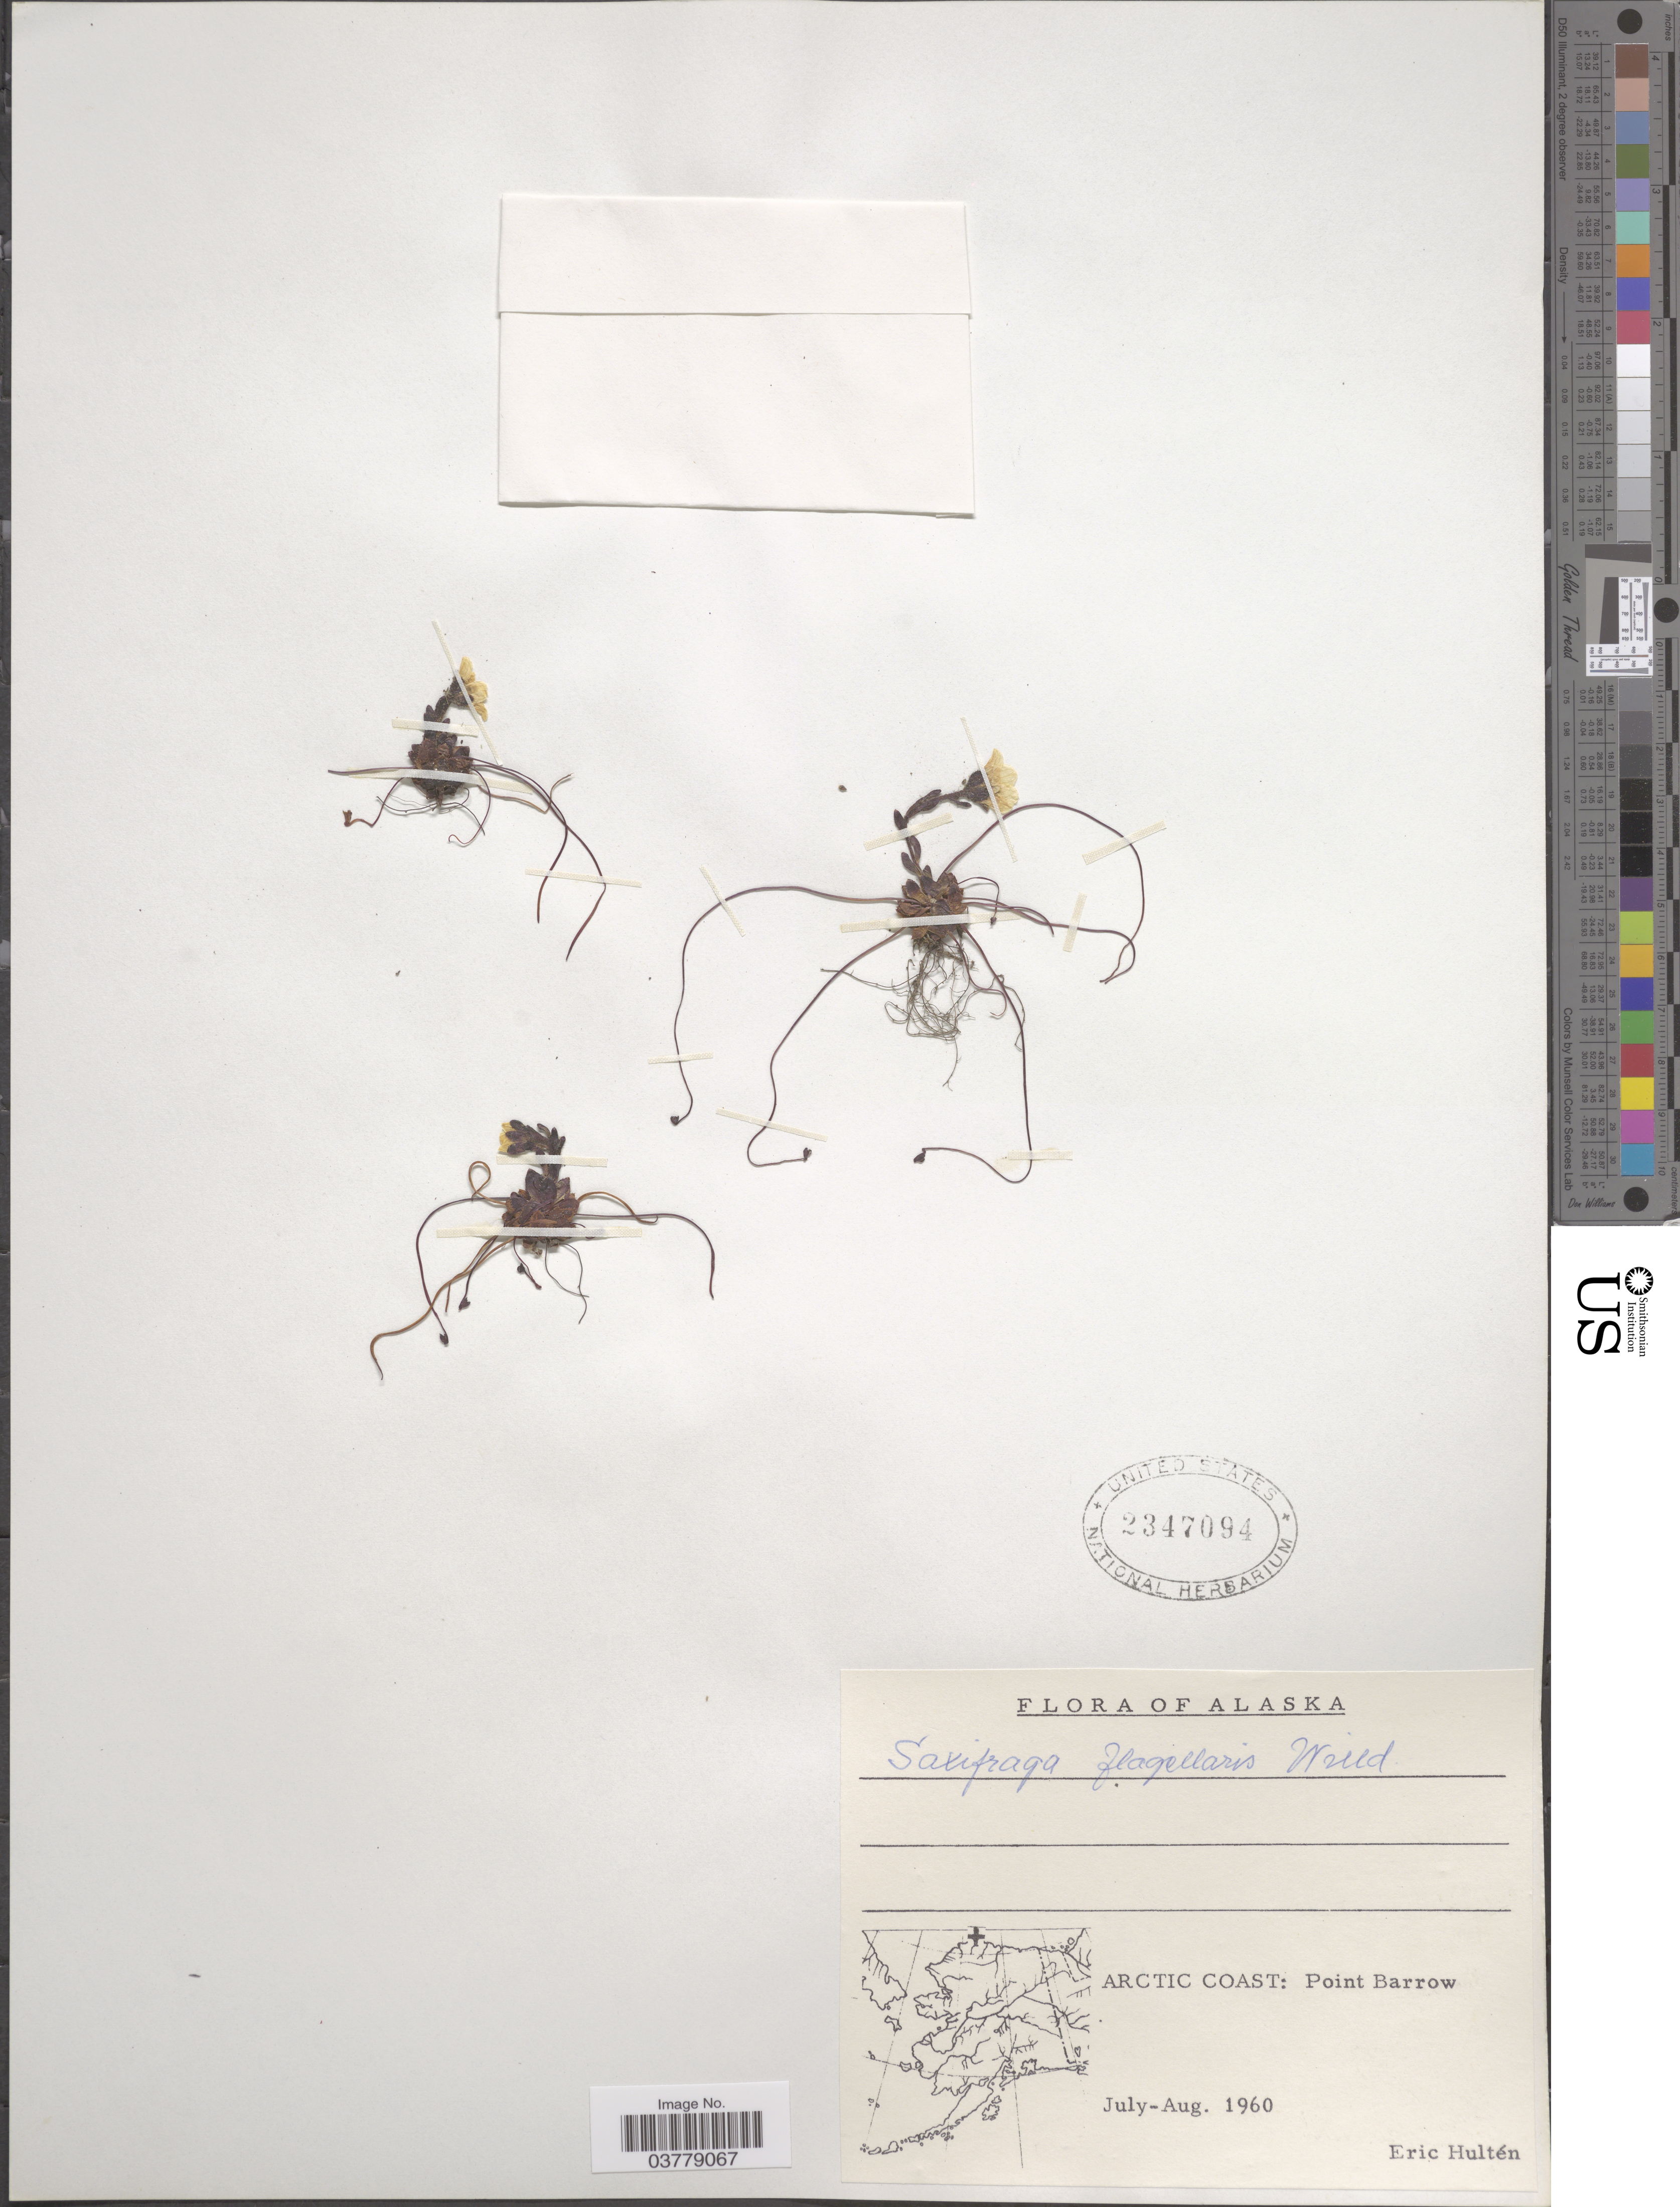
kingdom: Plantae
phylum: Tracheophyta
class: Magnoliopsida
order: Saxifragales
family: Saxifragaceae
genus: Saxifraga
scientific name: Saxifraga flagellaris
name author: Willd. ex Sternb.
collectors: E. G. Hultén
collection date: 1960-07/1960-08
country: United States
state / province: Alaska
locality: Arctic Coast: Point Barrow.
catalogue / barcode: US 2347094